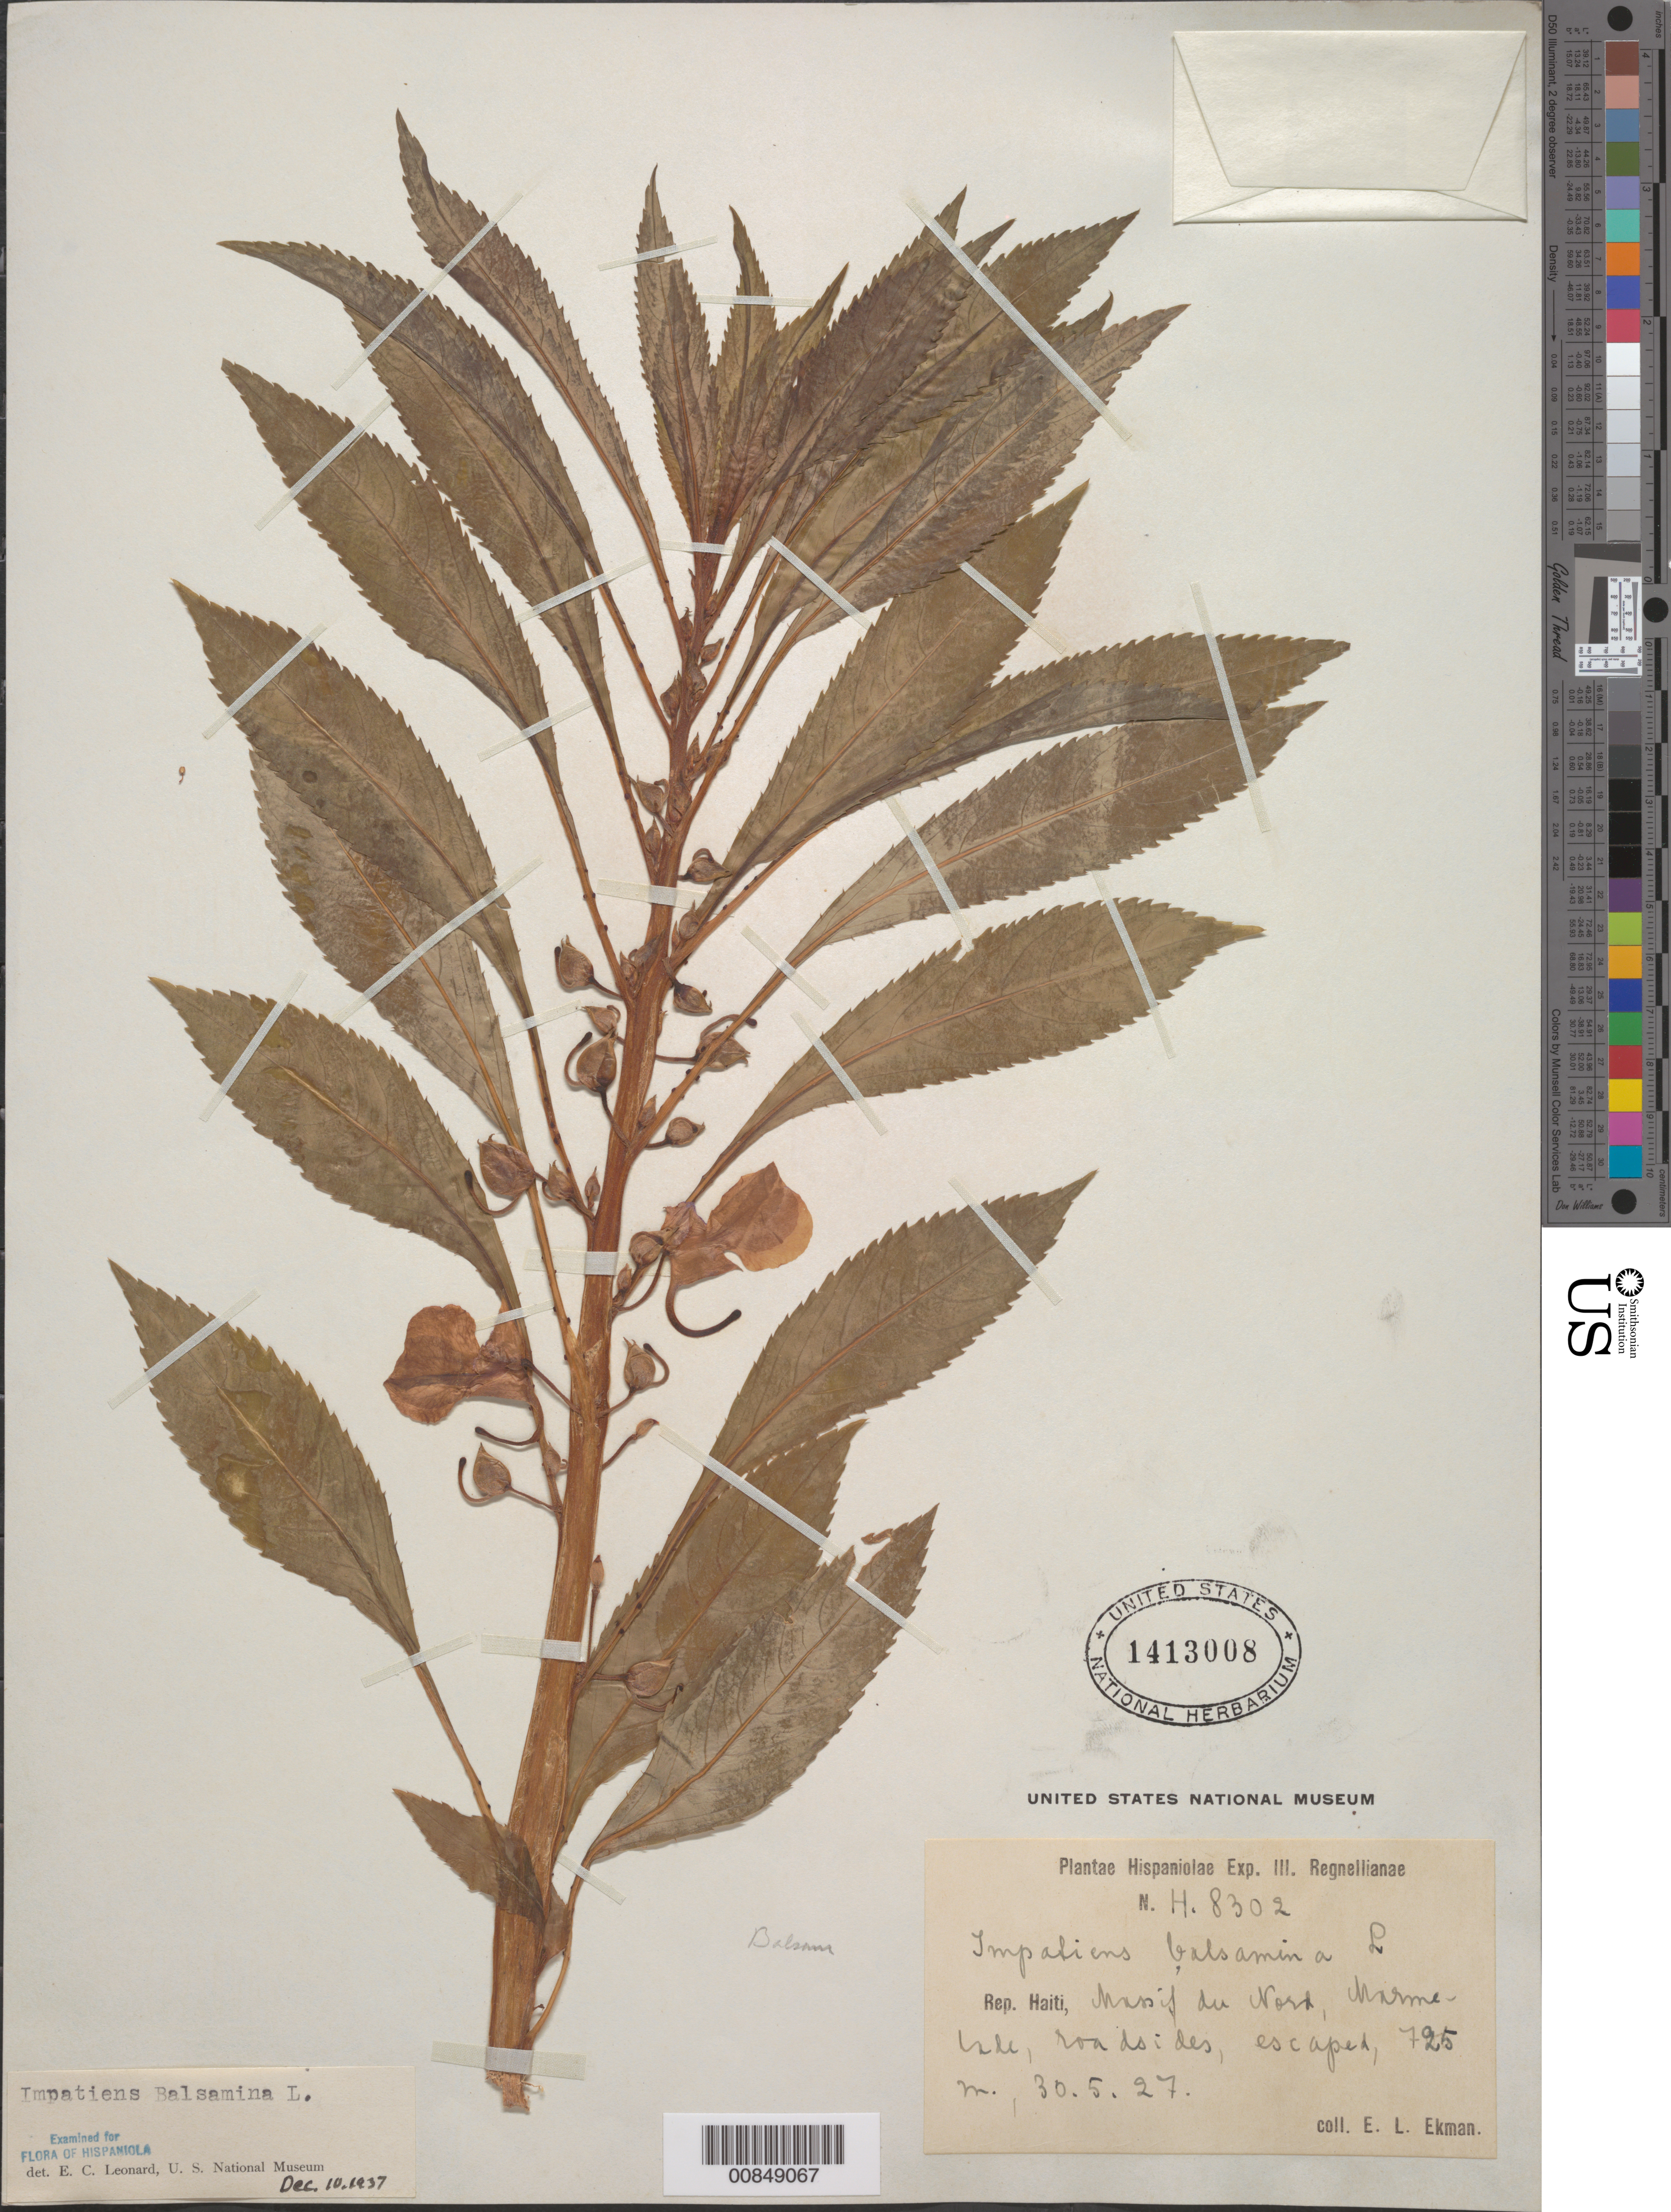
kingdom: Plantae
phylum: Tracheophyta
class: Magnoliopsida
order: Ericales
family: Balsaminaceae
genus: Impatiens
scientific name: Impatiens balsamina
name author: L.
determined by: Leonard, Emery C., (US)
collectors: E. L. Ekman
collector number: H 8302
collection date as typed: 30 May 1927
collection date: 1927-05-30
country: Haiti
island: Hispaniola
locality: Massif du Nord, Marmelade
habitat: Roadsides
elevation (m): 725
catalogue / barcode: US 1413008